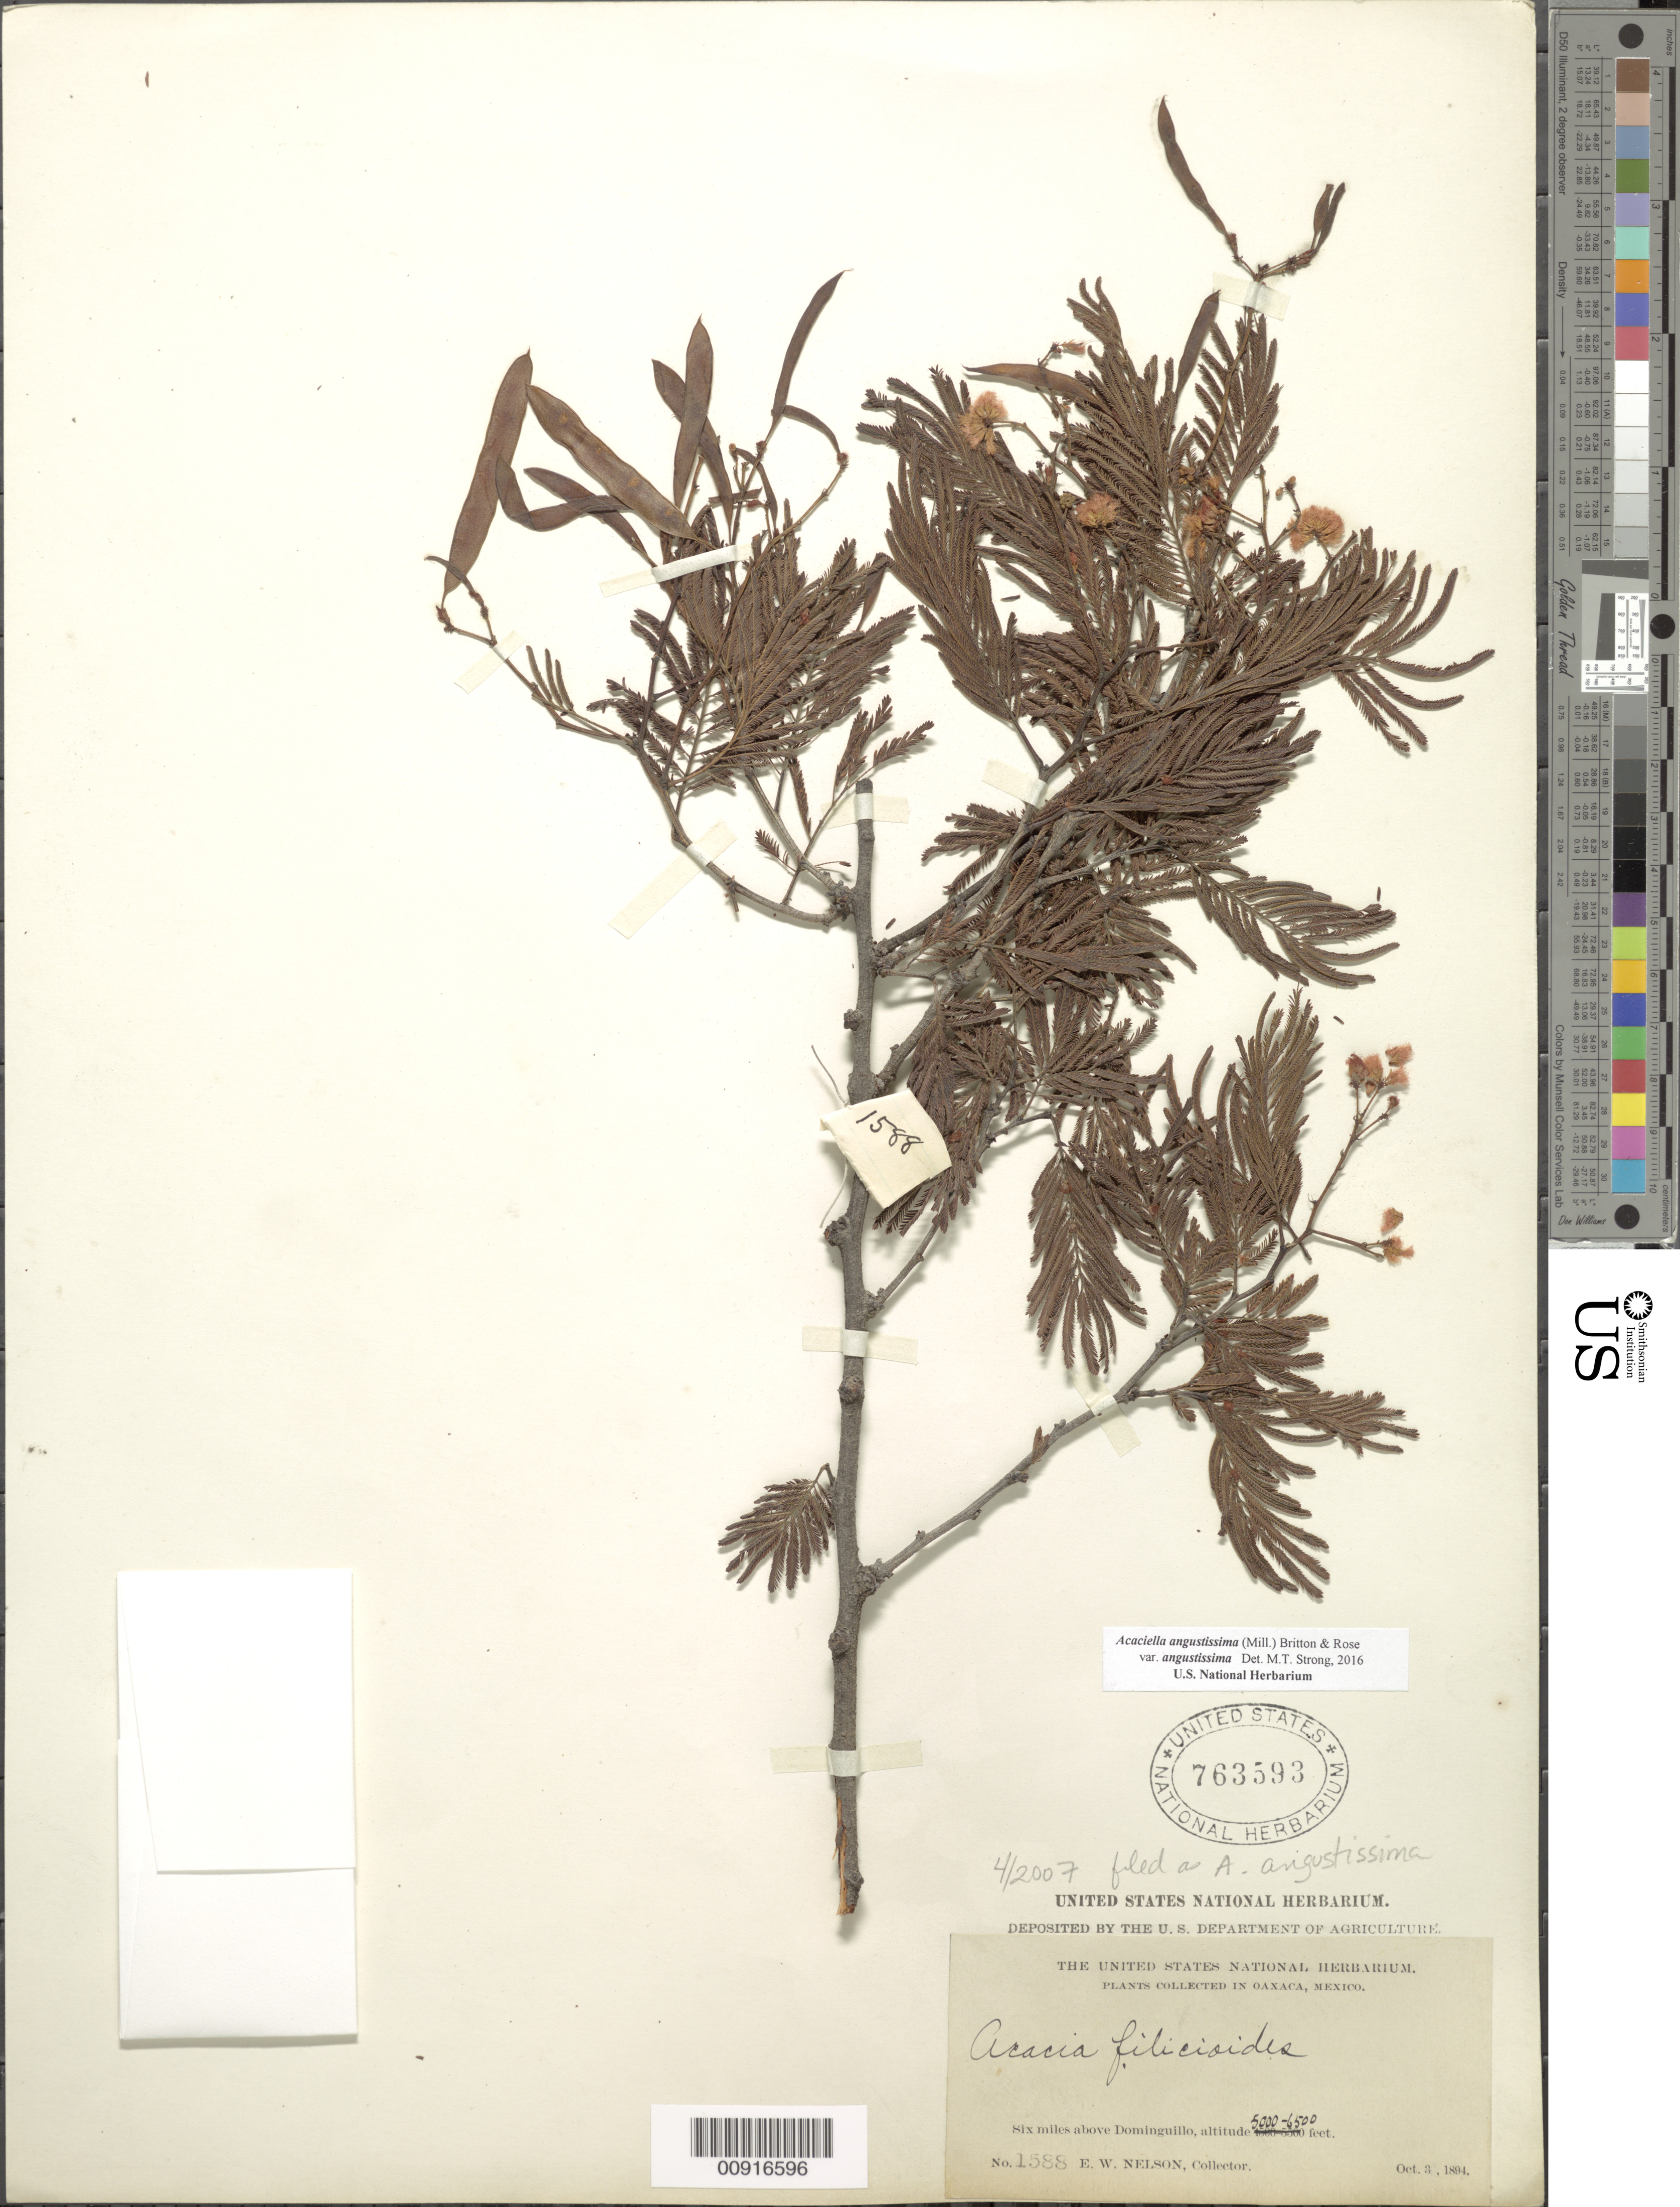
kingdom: Plantae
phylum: Tracheophyta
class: Magnoliopsida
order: Fabales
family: Fabaceae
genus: Acaciella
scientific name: Acaciella angustissima var. angustissima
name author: (Mill.) Britton & Rose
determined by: Strong, M. T., (US), Smithsonian Institution - National Museum of Natural History (UNITED STATES)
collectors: E. W. Nelson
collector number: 1588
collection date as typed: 03 Oct 1894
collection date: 1894-10-03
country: Mexico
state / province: Oaxaca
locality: Six miles above Dominguillo.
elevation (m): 1524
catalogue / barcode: US 763593